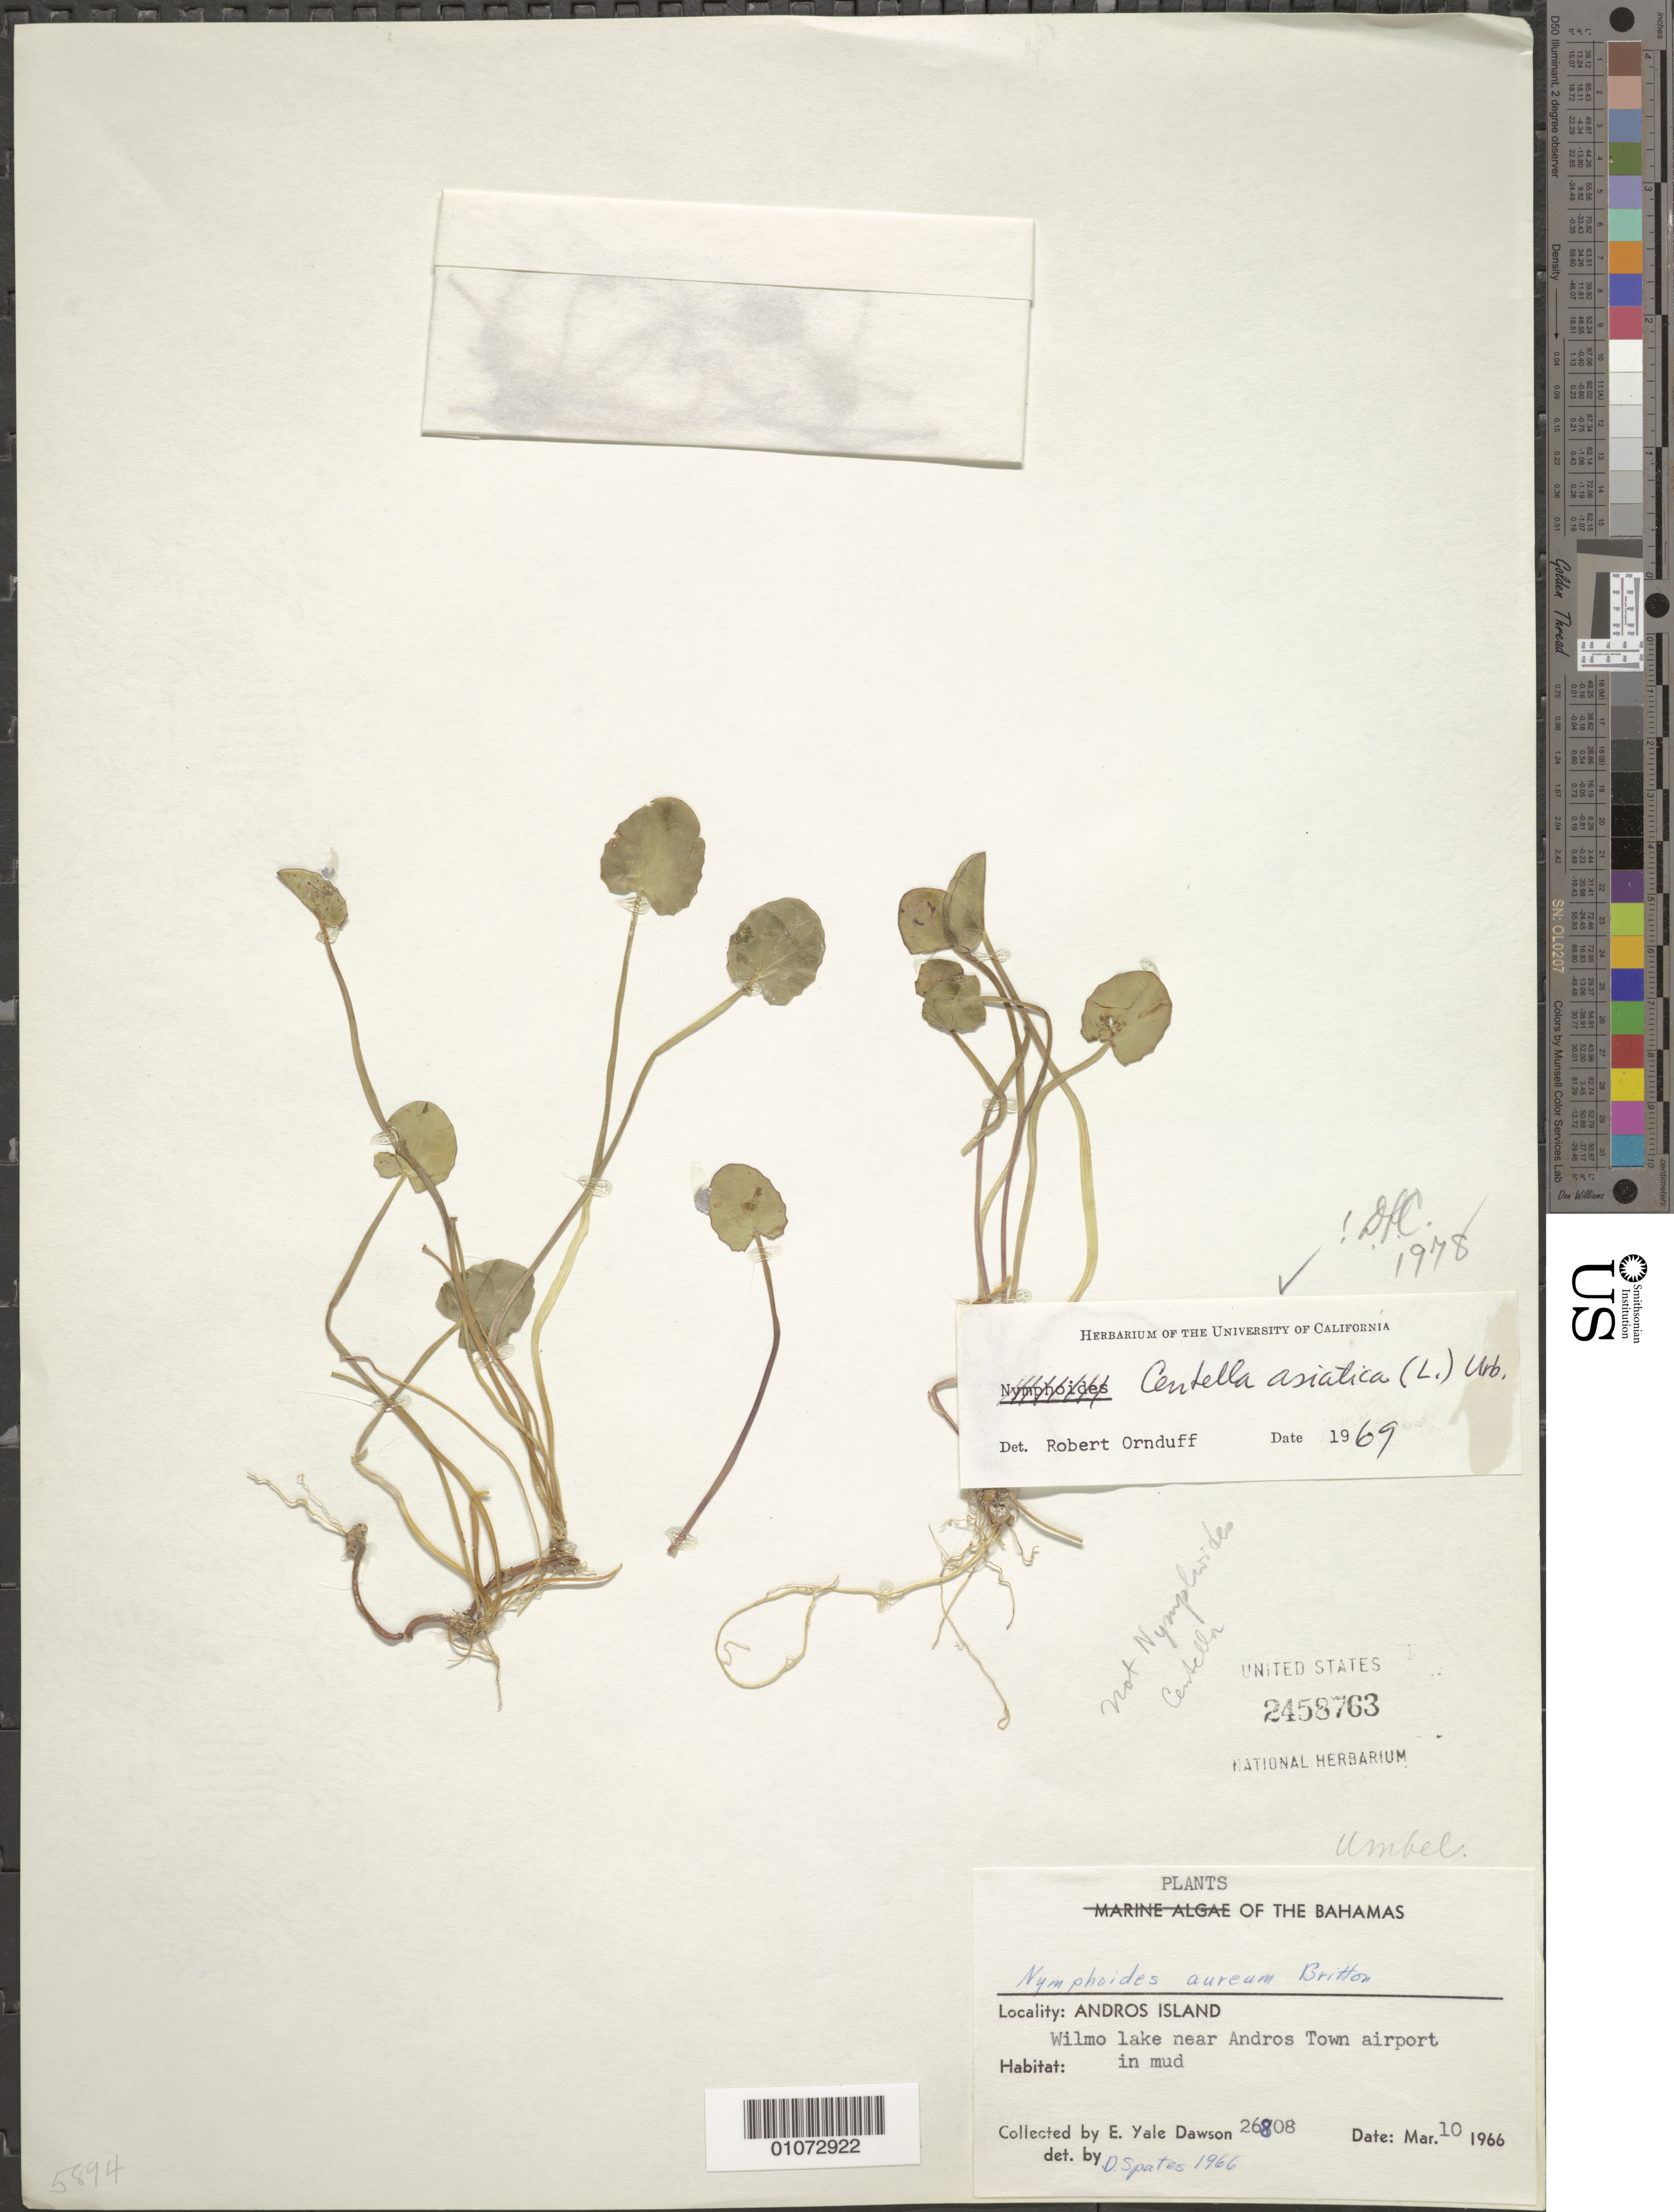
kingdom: Plantae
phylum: Tracheophyta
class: Magnoliopsida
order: Apiales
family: Apiaceae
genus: Centella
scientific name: Centella asiatica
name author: (L.) Urb.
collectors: E. Y. Dawson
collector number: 26808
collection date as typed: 10 Mar 1966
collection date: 1966-03-10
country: Bahamas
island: Andros I.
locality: Wilmo lake near Andros Town airport in mud.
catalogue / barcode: US 2458763